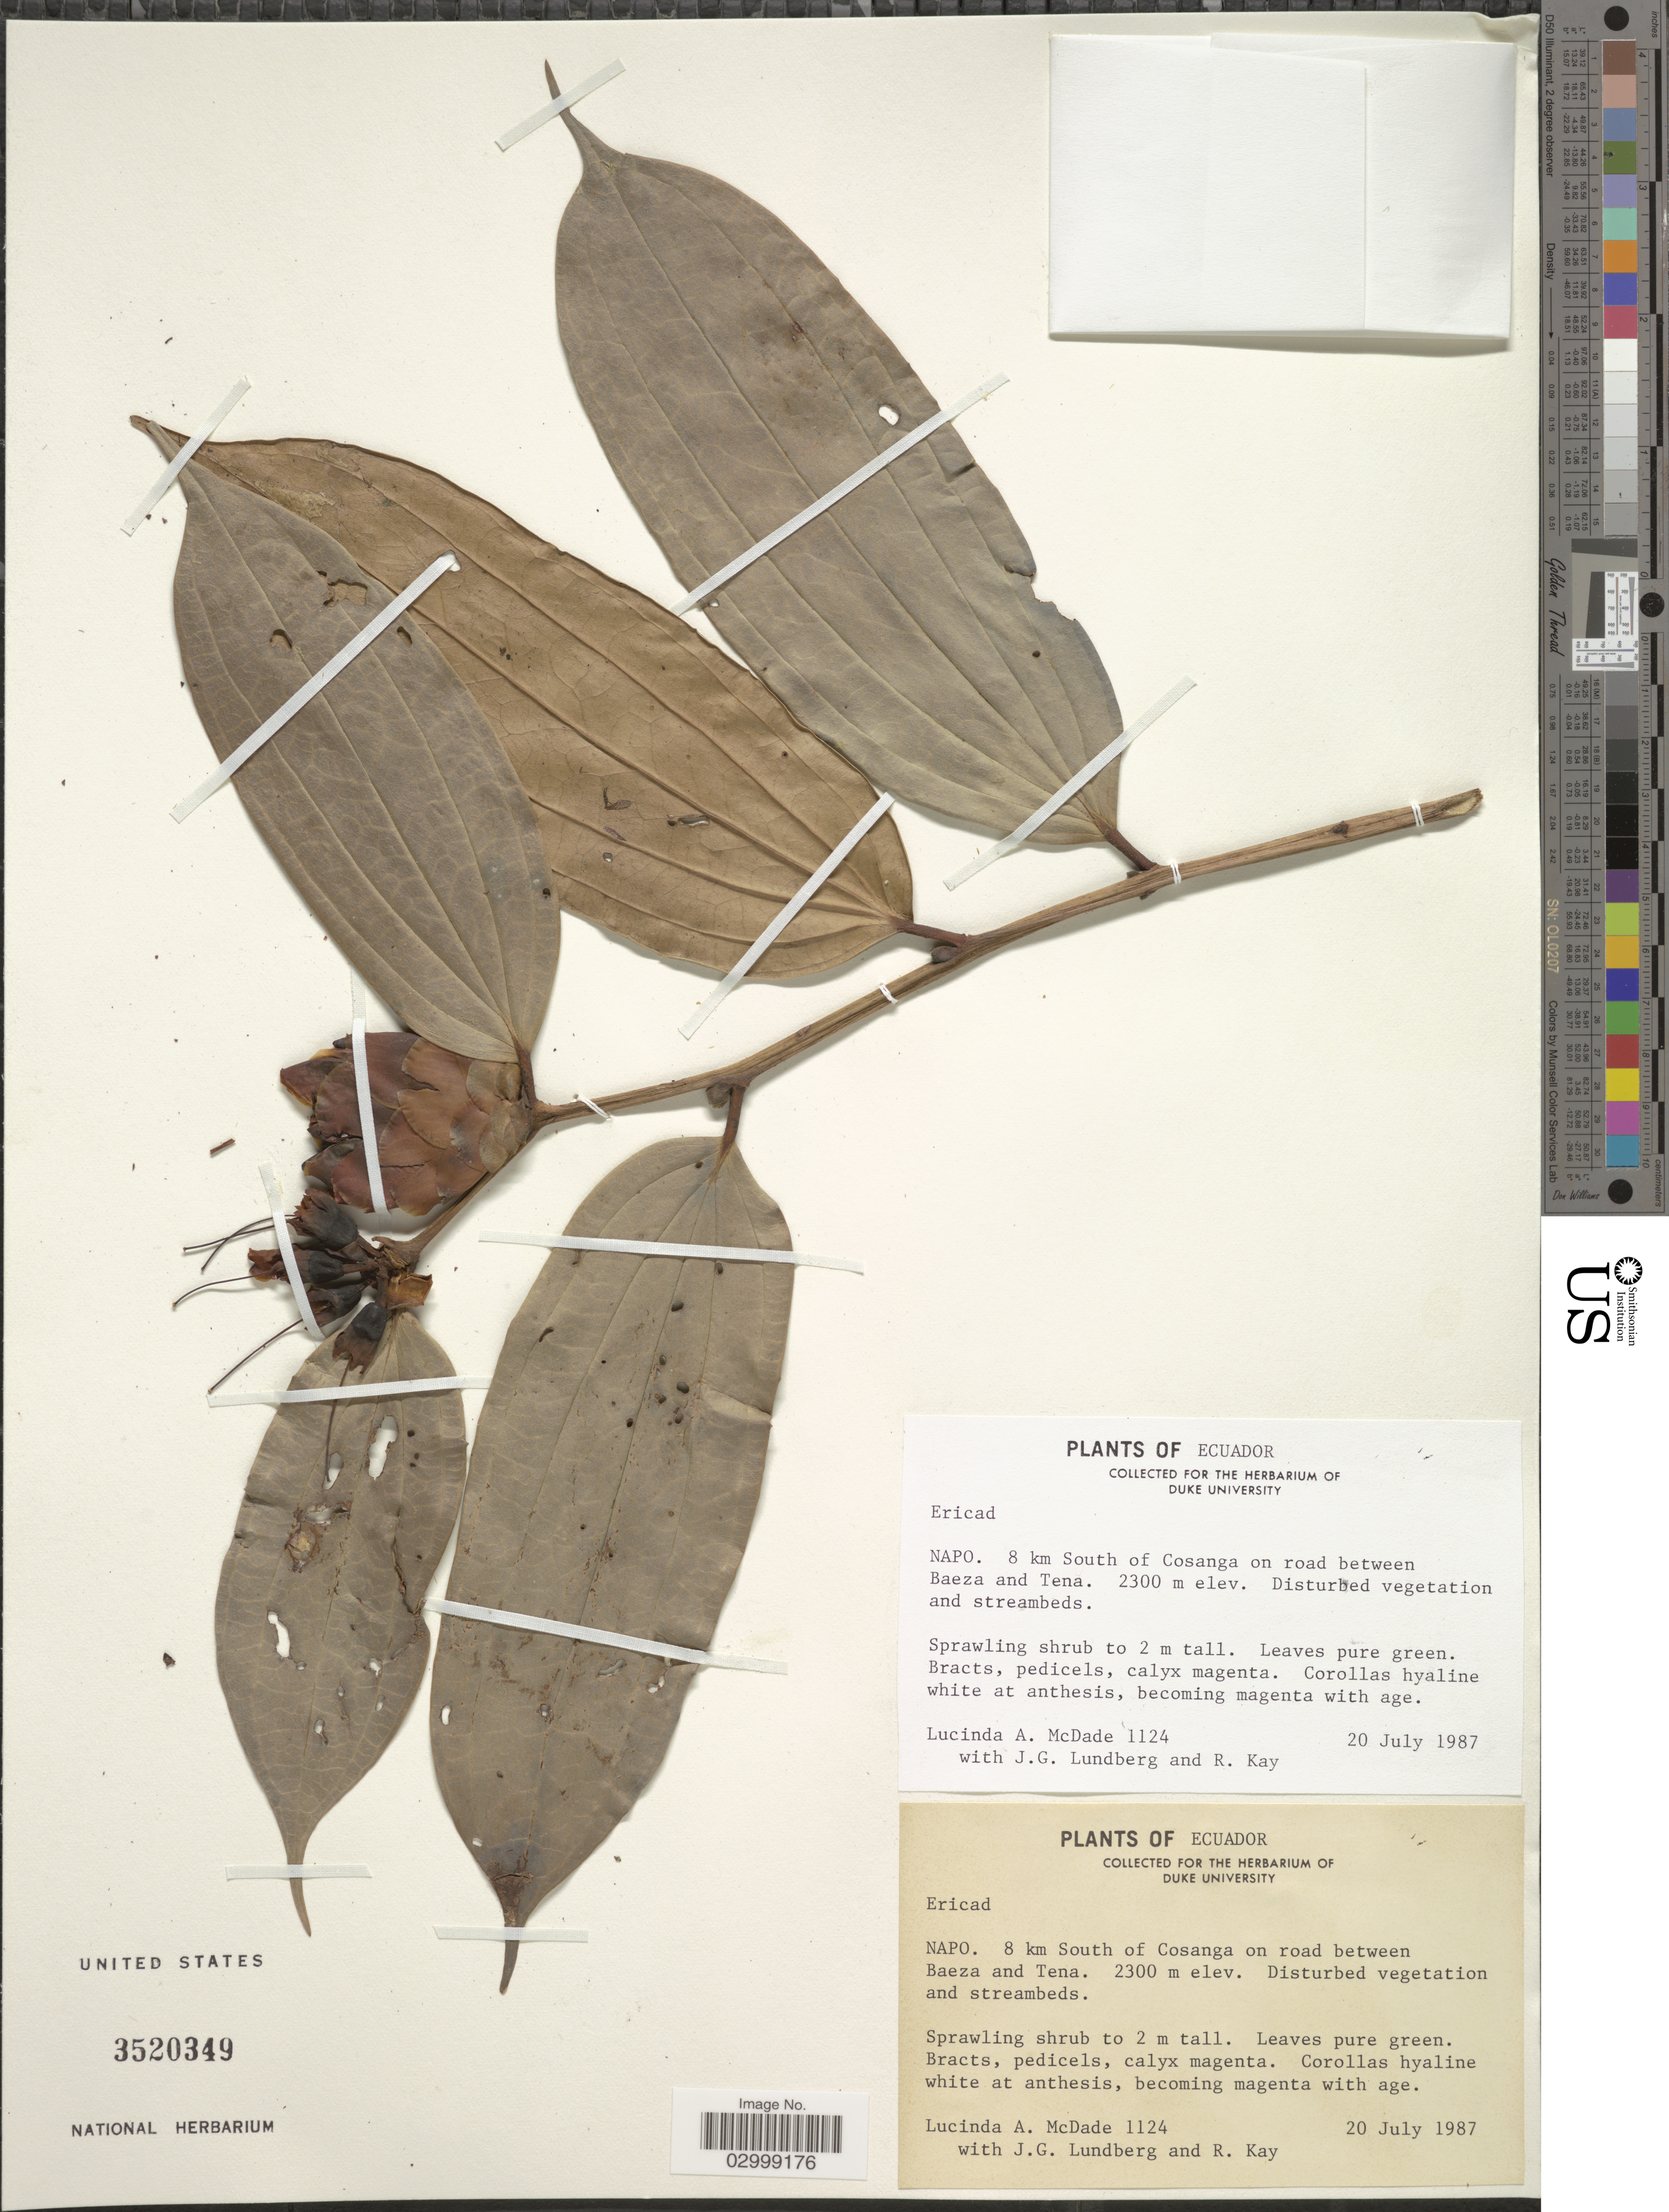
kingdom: Plantae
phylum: Tracheophyta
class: Magnoliopsida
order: Ericales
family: Ericaceae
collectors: L. McDade, J. Lundberg & R. Kay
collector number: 1124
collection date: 1987-07-20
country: Ecuador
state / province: Napo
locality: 8 km south of Cosanga on road between Baeza and Tena.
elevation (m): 2300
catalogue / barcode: US 3520349